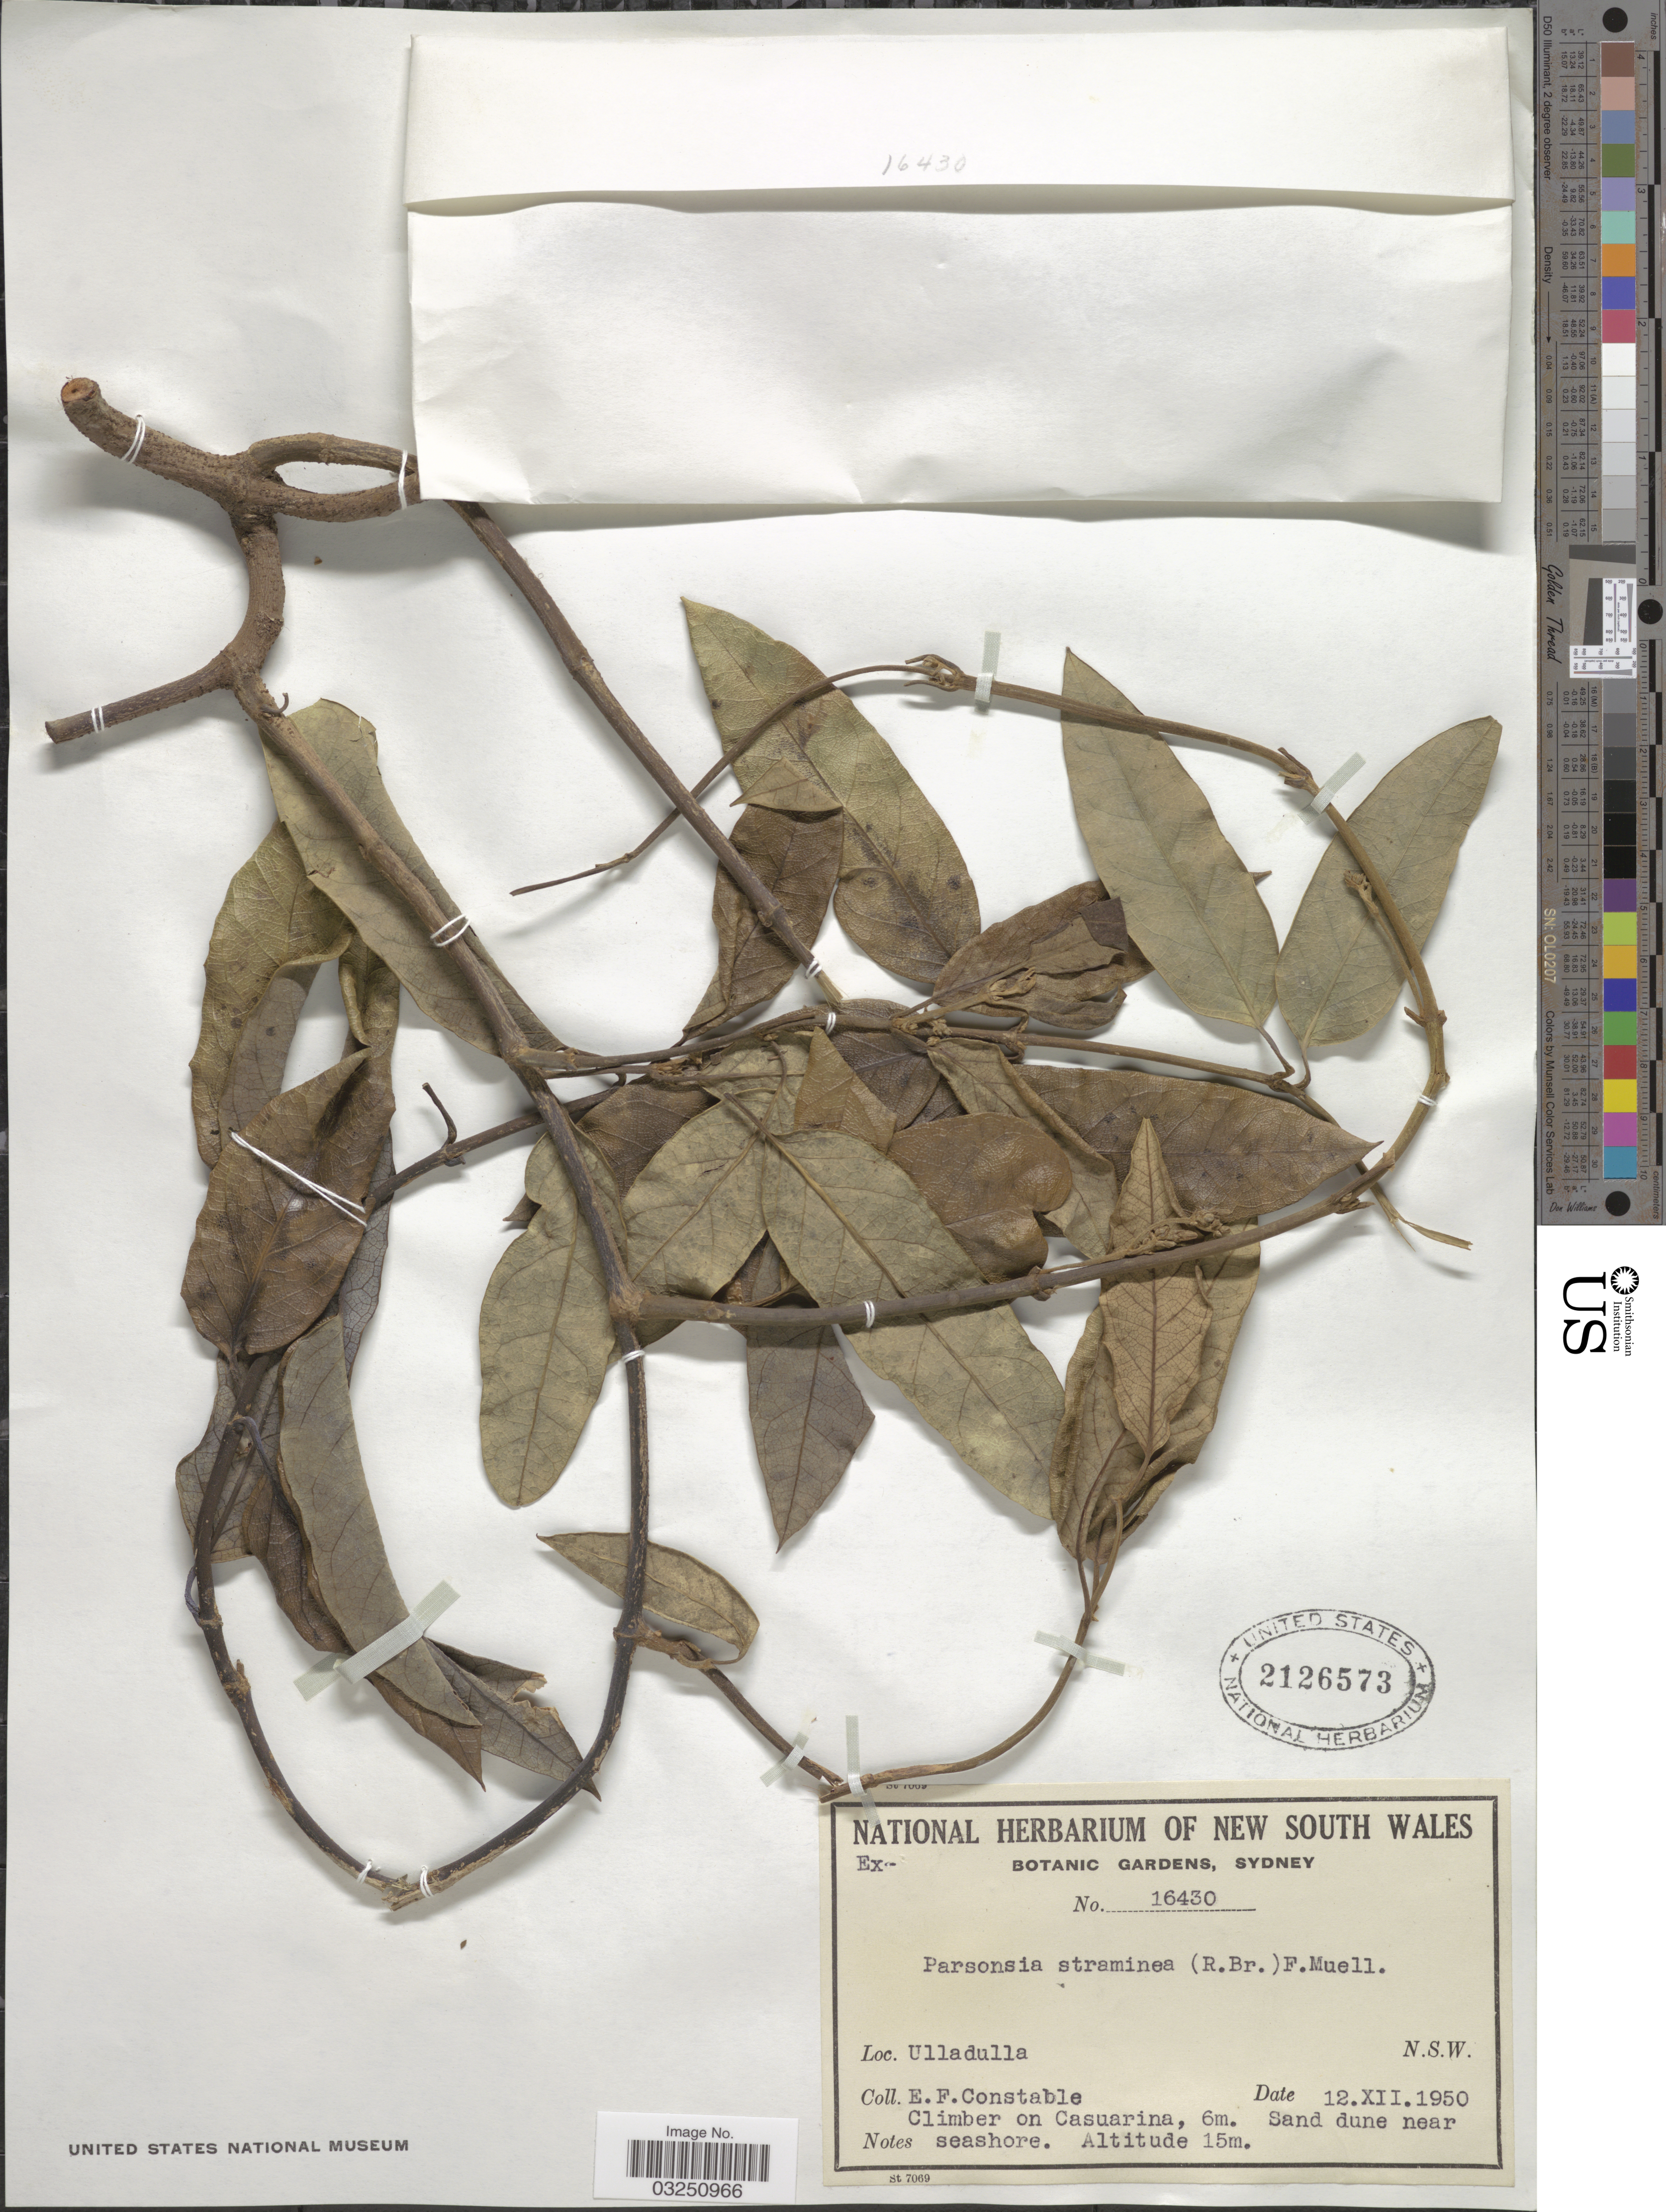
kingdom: Plantae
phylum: Tracheophyta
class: Magnoliopsida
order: Gentianales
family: Apocynaceae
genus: Parsonsia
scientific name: Parsonsia straminea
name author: (R. Br.) F. Muell.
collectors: E. F. Constable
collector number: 16430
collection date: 1950-12-12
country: Australia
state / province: New South Wales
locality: Ulladulla. N. S. W.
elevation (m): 15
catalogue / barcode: US 2126573